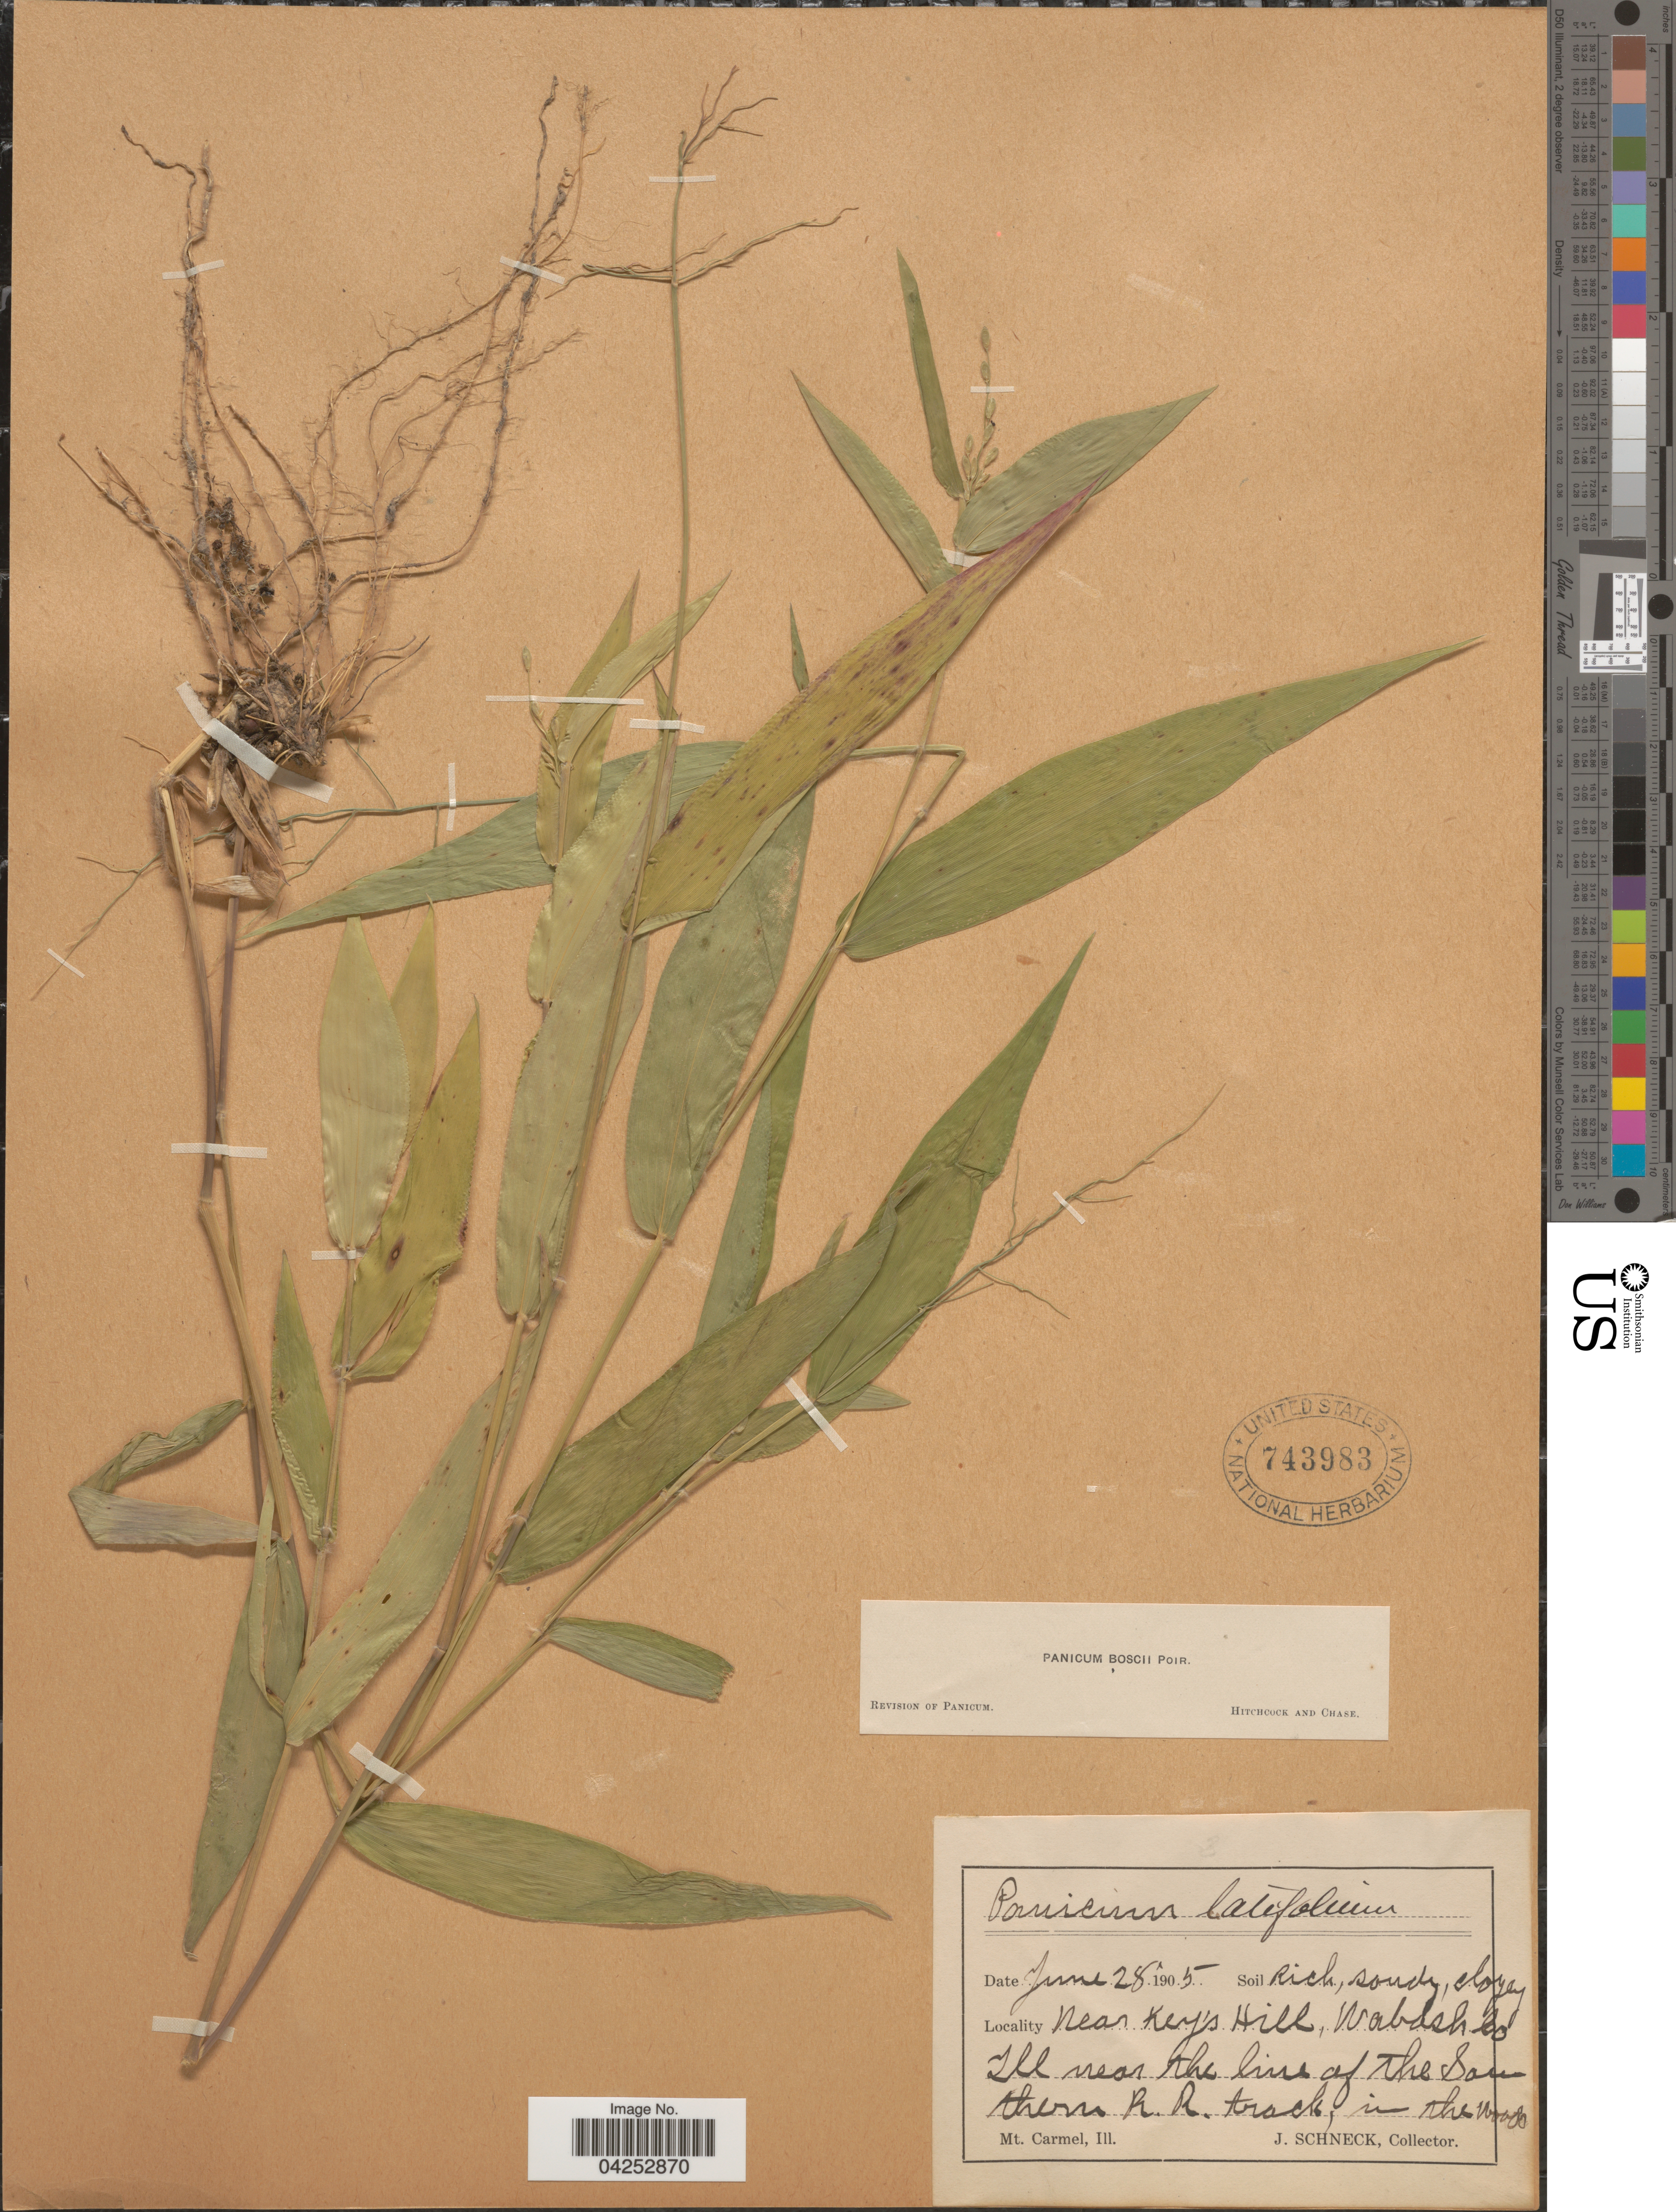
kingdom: Plantae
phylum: Tracheophyta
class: Liliopsida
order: Poales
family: Poaceae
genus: Dichanthelium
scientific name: Dichanthelium boscii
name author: (Poir.) Gould & C.A. Clark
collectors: J. Schneck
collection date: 1905-06-28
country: United States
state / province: Illinois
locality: Near Key's Hill, Wabash Co. Ill near the line of the Southern R.R. track, in the woods.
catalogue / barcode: US 743983